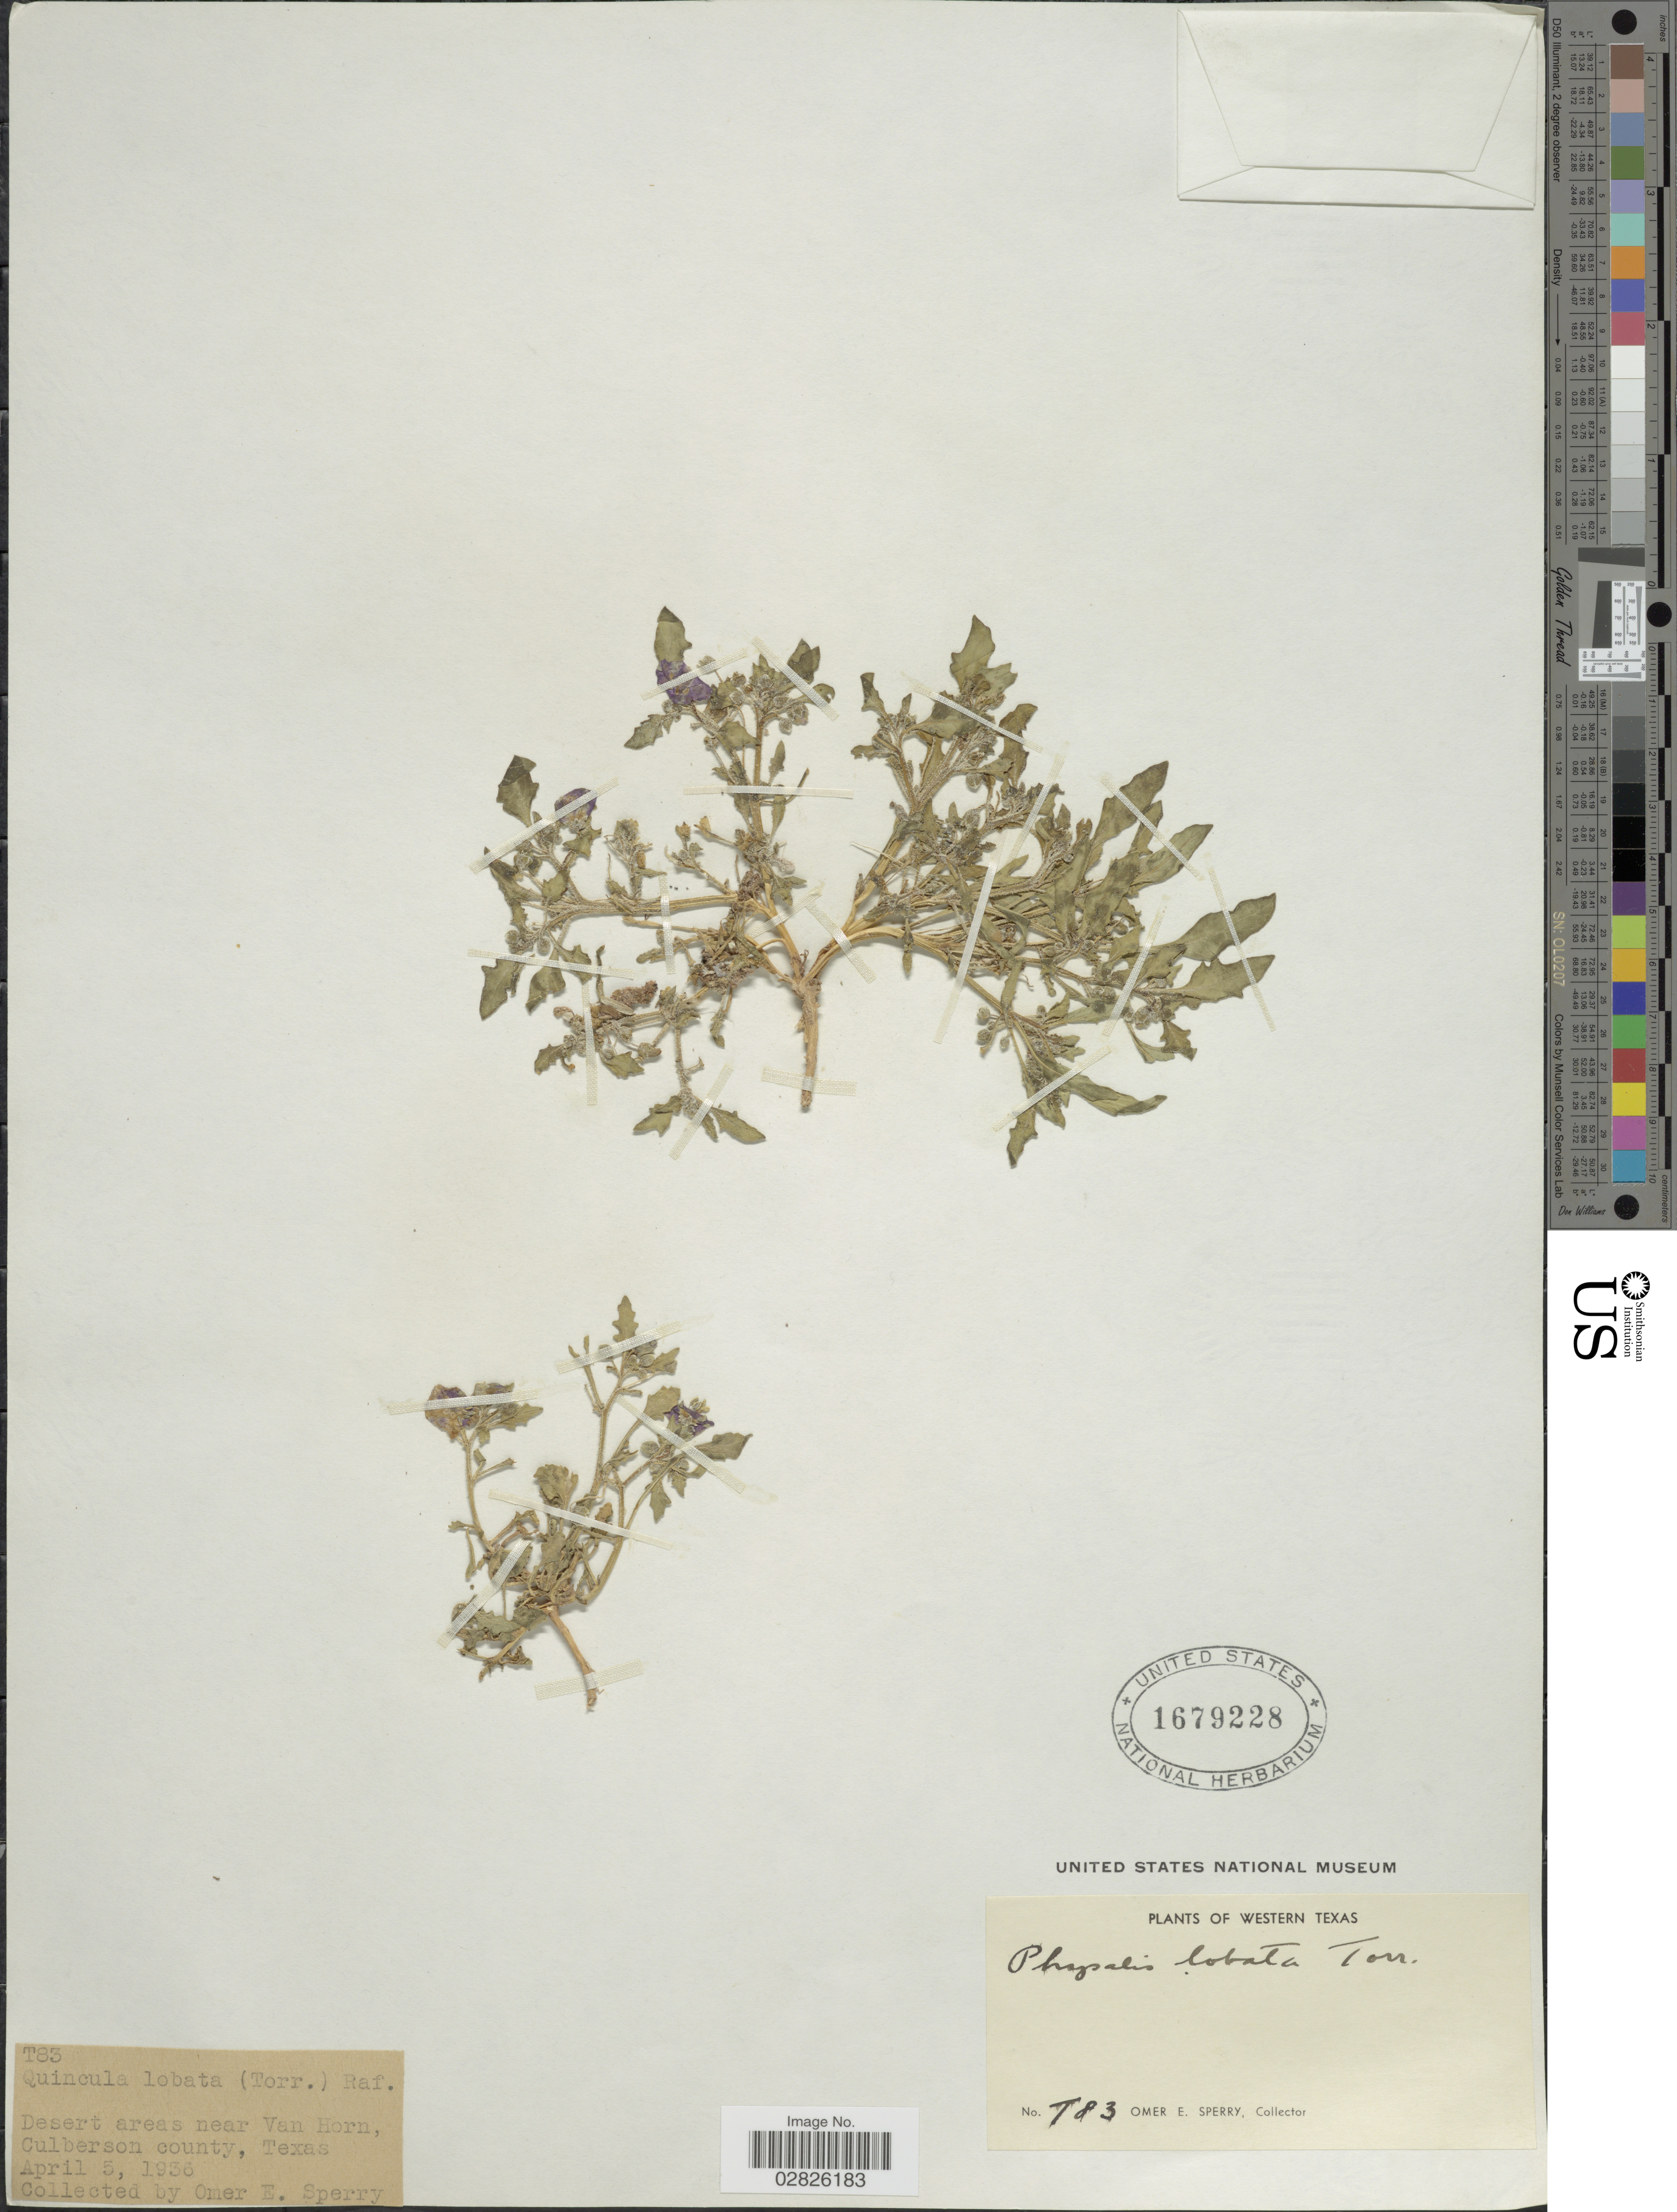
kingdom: Plantae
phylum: Tracheophyta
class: Magnoliopsida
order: Solanales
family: Solanaceae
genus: Quincula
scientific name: Quincula lobata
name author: (Torr.) Raf.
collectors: O. E. Sperry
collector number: T83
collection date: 1936-04-05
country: United States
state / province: Texas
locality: Western Texas. Deserts areas near Van Horn, Culberson county.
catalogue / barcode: US 1679228